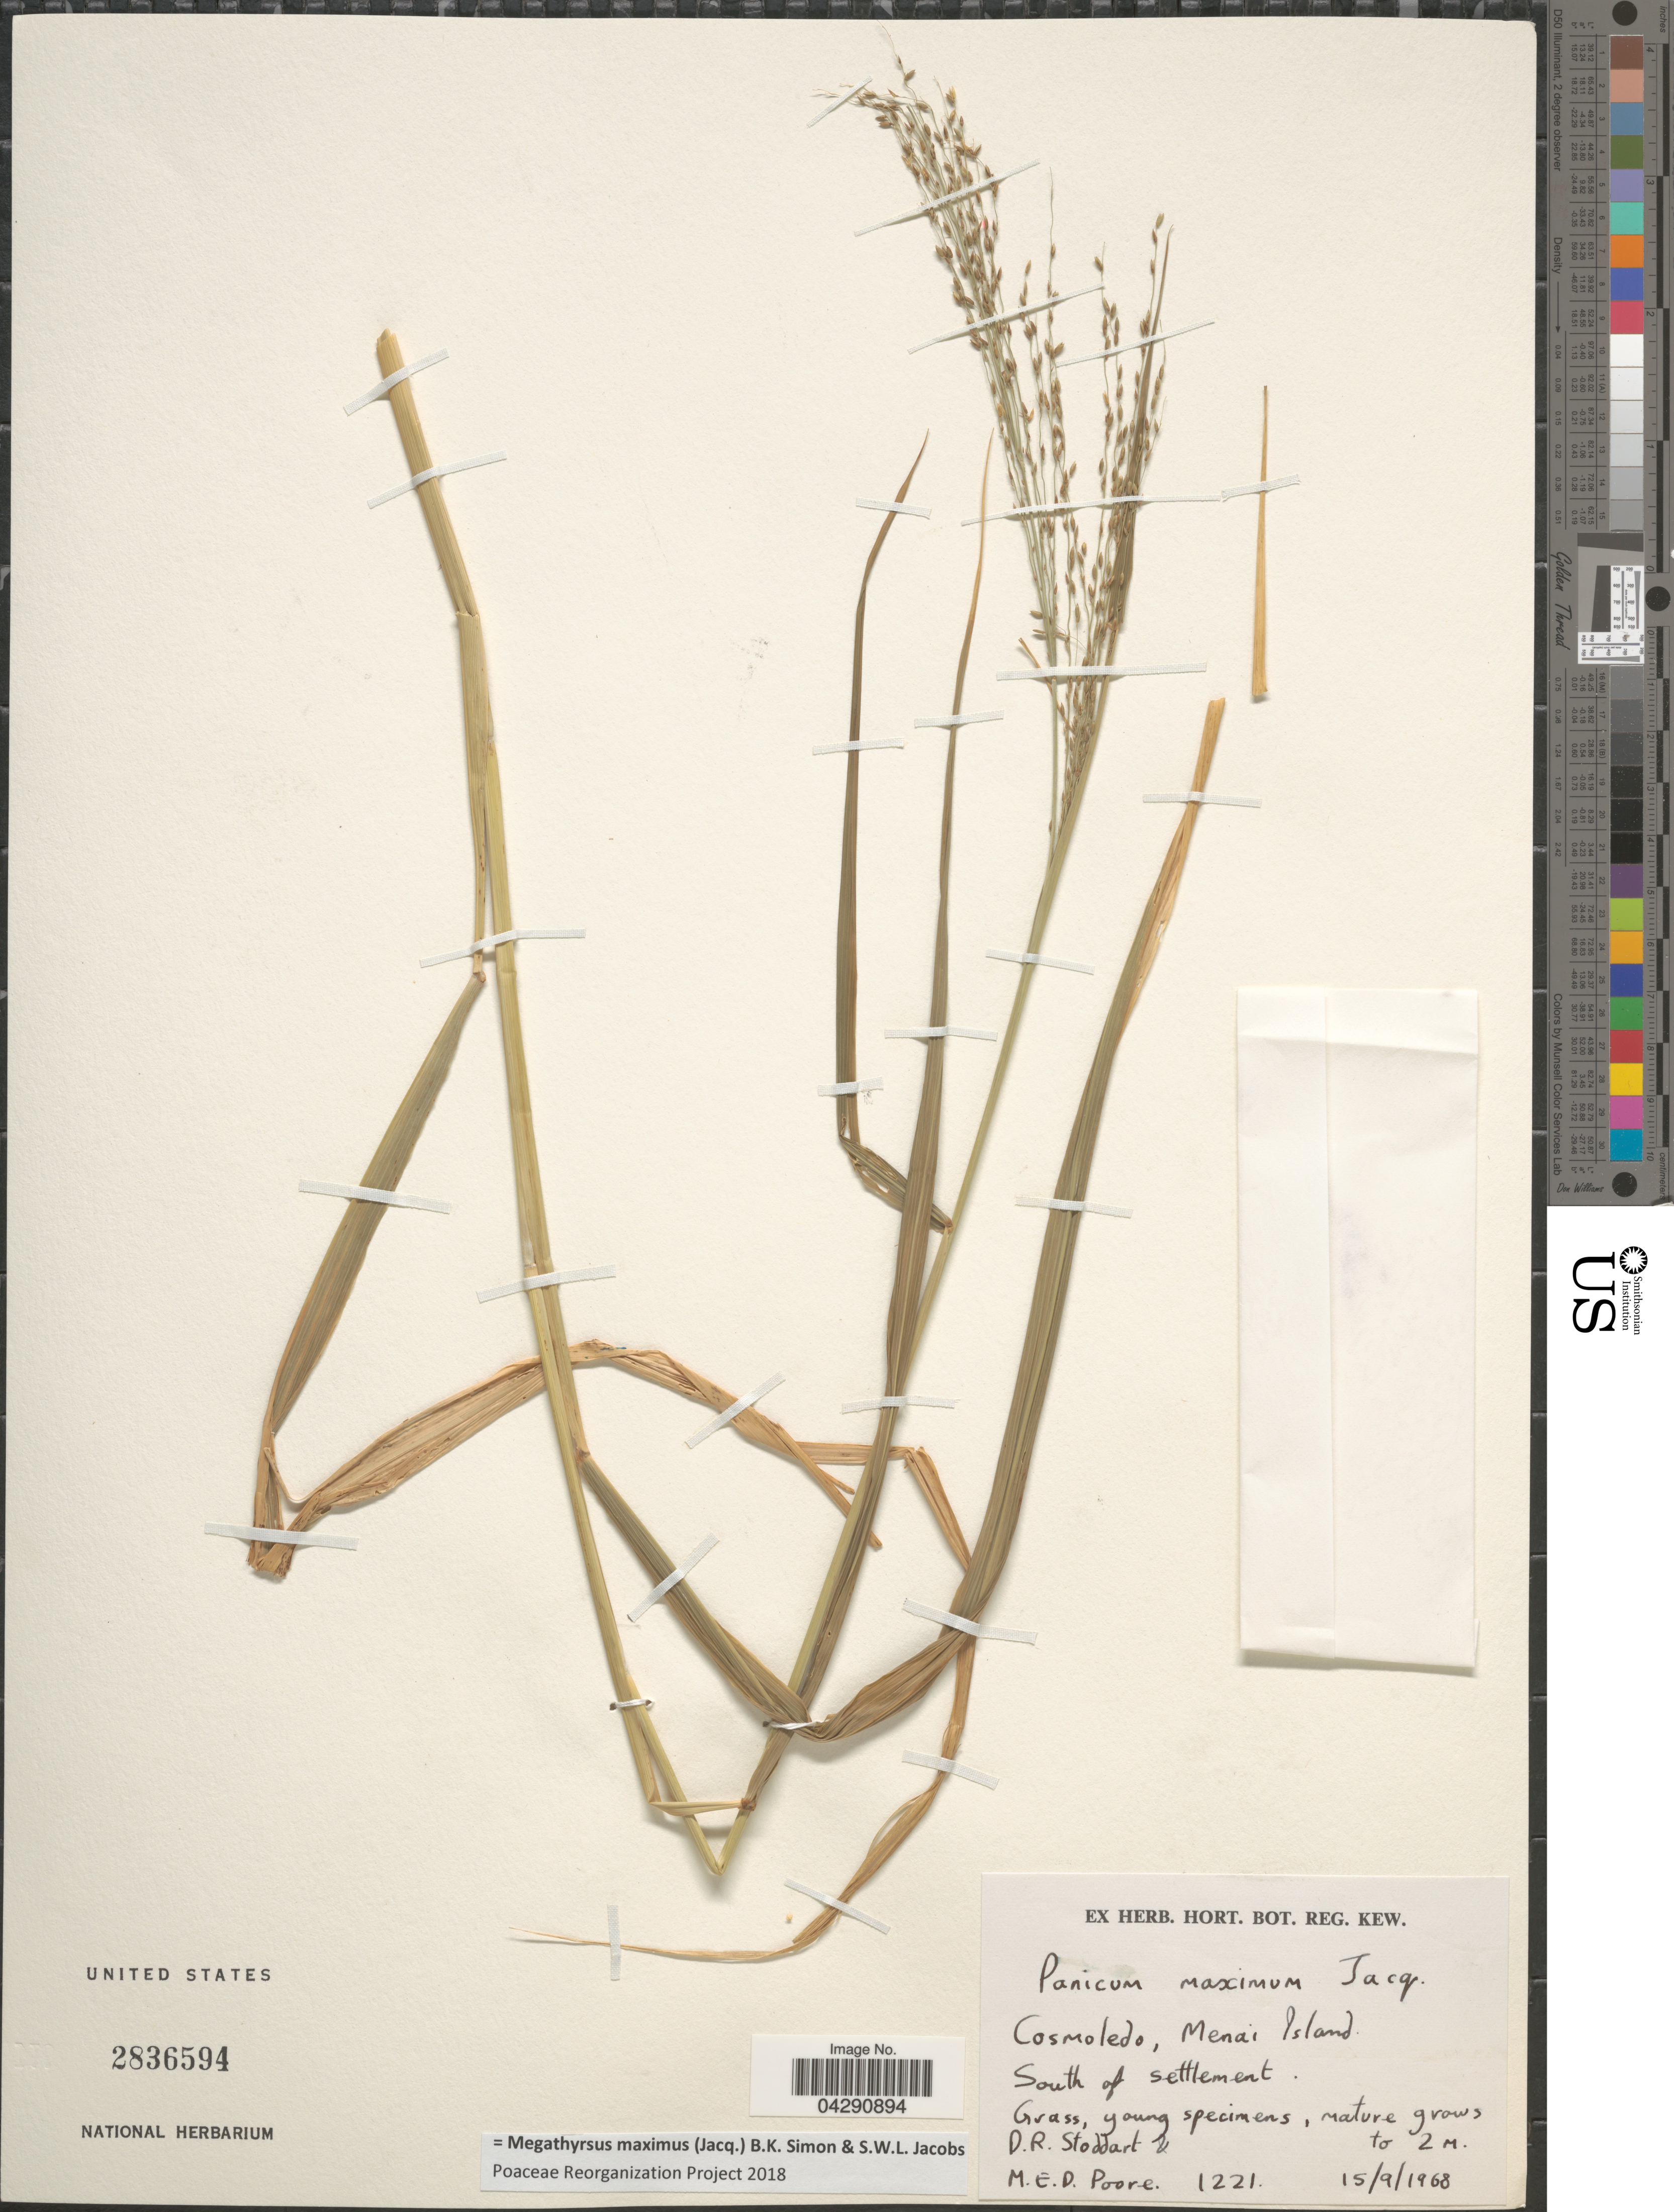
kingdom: Plantae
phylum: Tracheophyta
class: Liliopsida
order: Poales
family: Poaceae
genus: Megathyrsus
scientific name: Megathyrsus maximus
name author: (Jacq.) B.K. Simon & S.W.L. Jacobs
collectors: D. R. Stoddart & M. E. D. Poore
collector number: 1221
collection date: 1968-09-15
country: Seychelles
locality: Cosmoledo, Menai Island. South of settlement.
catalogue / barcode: US 2836594